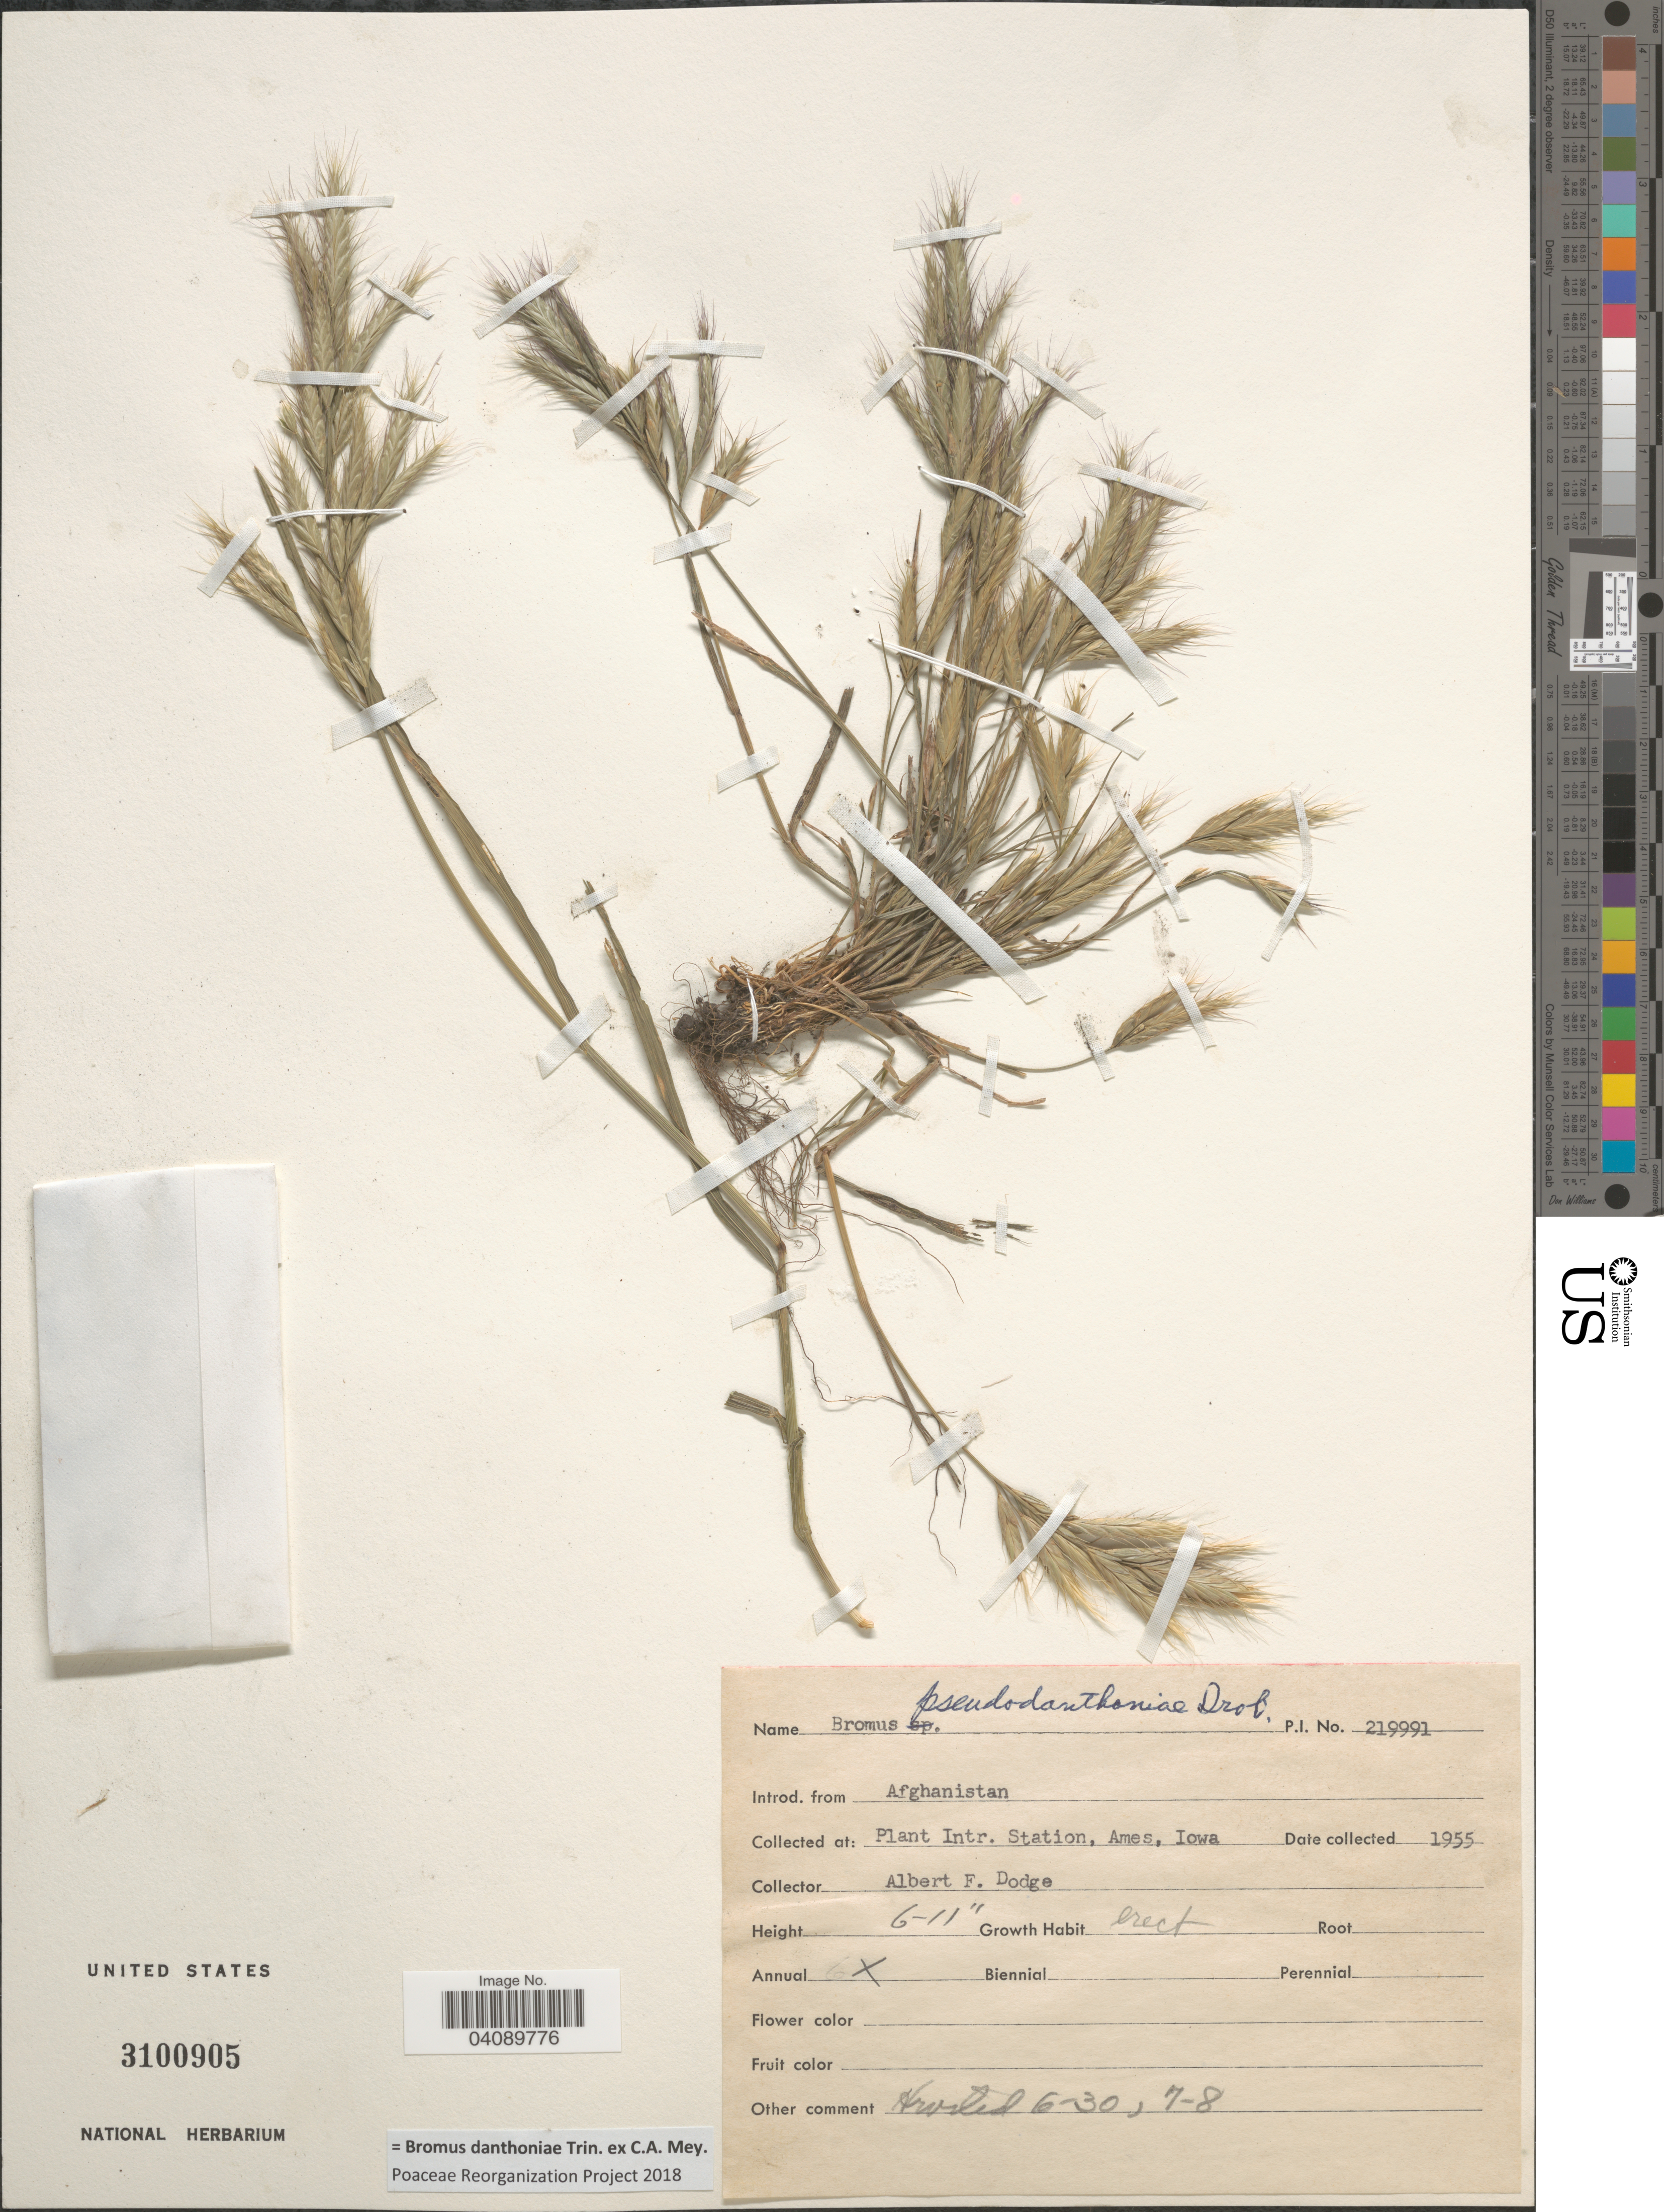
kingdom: Plantae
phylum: Tracheophyta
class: Liliopsida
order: Poales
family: Poaceae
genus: Bromus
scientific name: Bromus danthoniae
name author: Trin. ex C.A. Mey.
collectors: A. Dodge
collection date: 1955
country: United States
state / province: Iowa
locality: Plant. Intr. Station, Ames.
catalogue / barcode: US 3100905